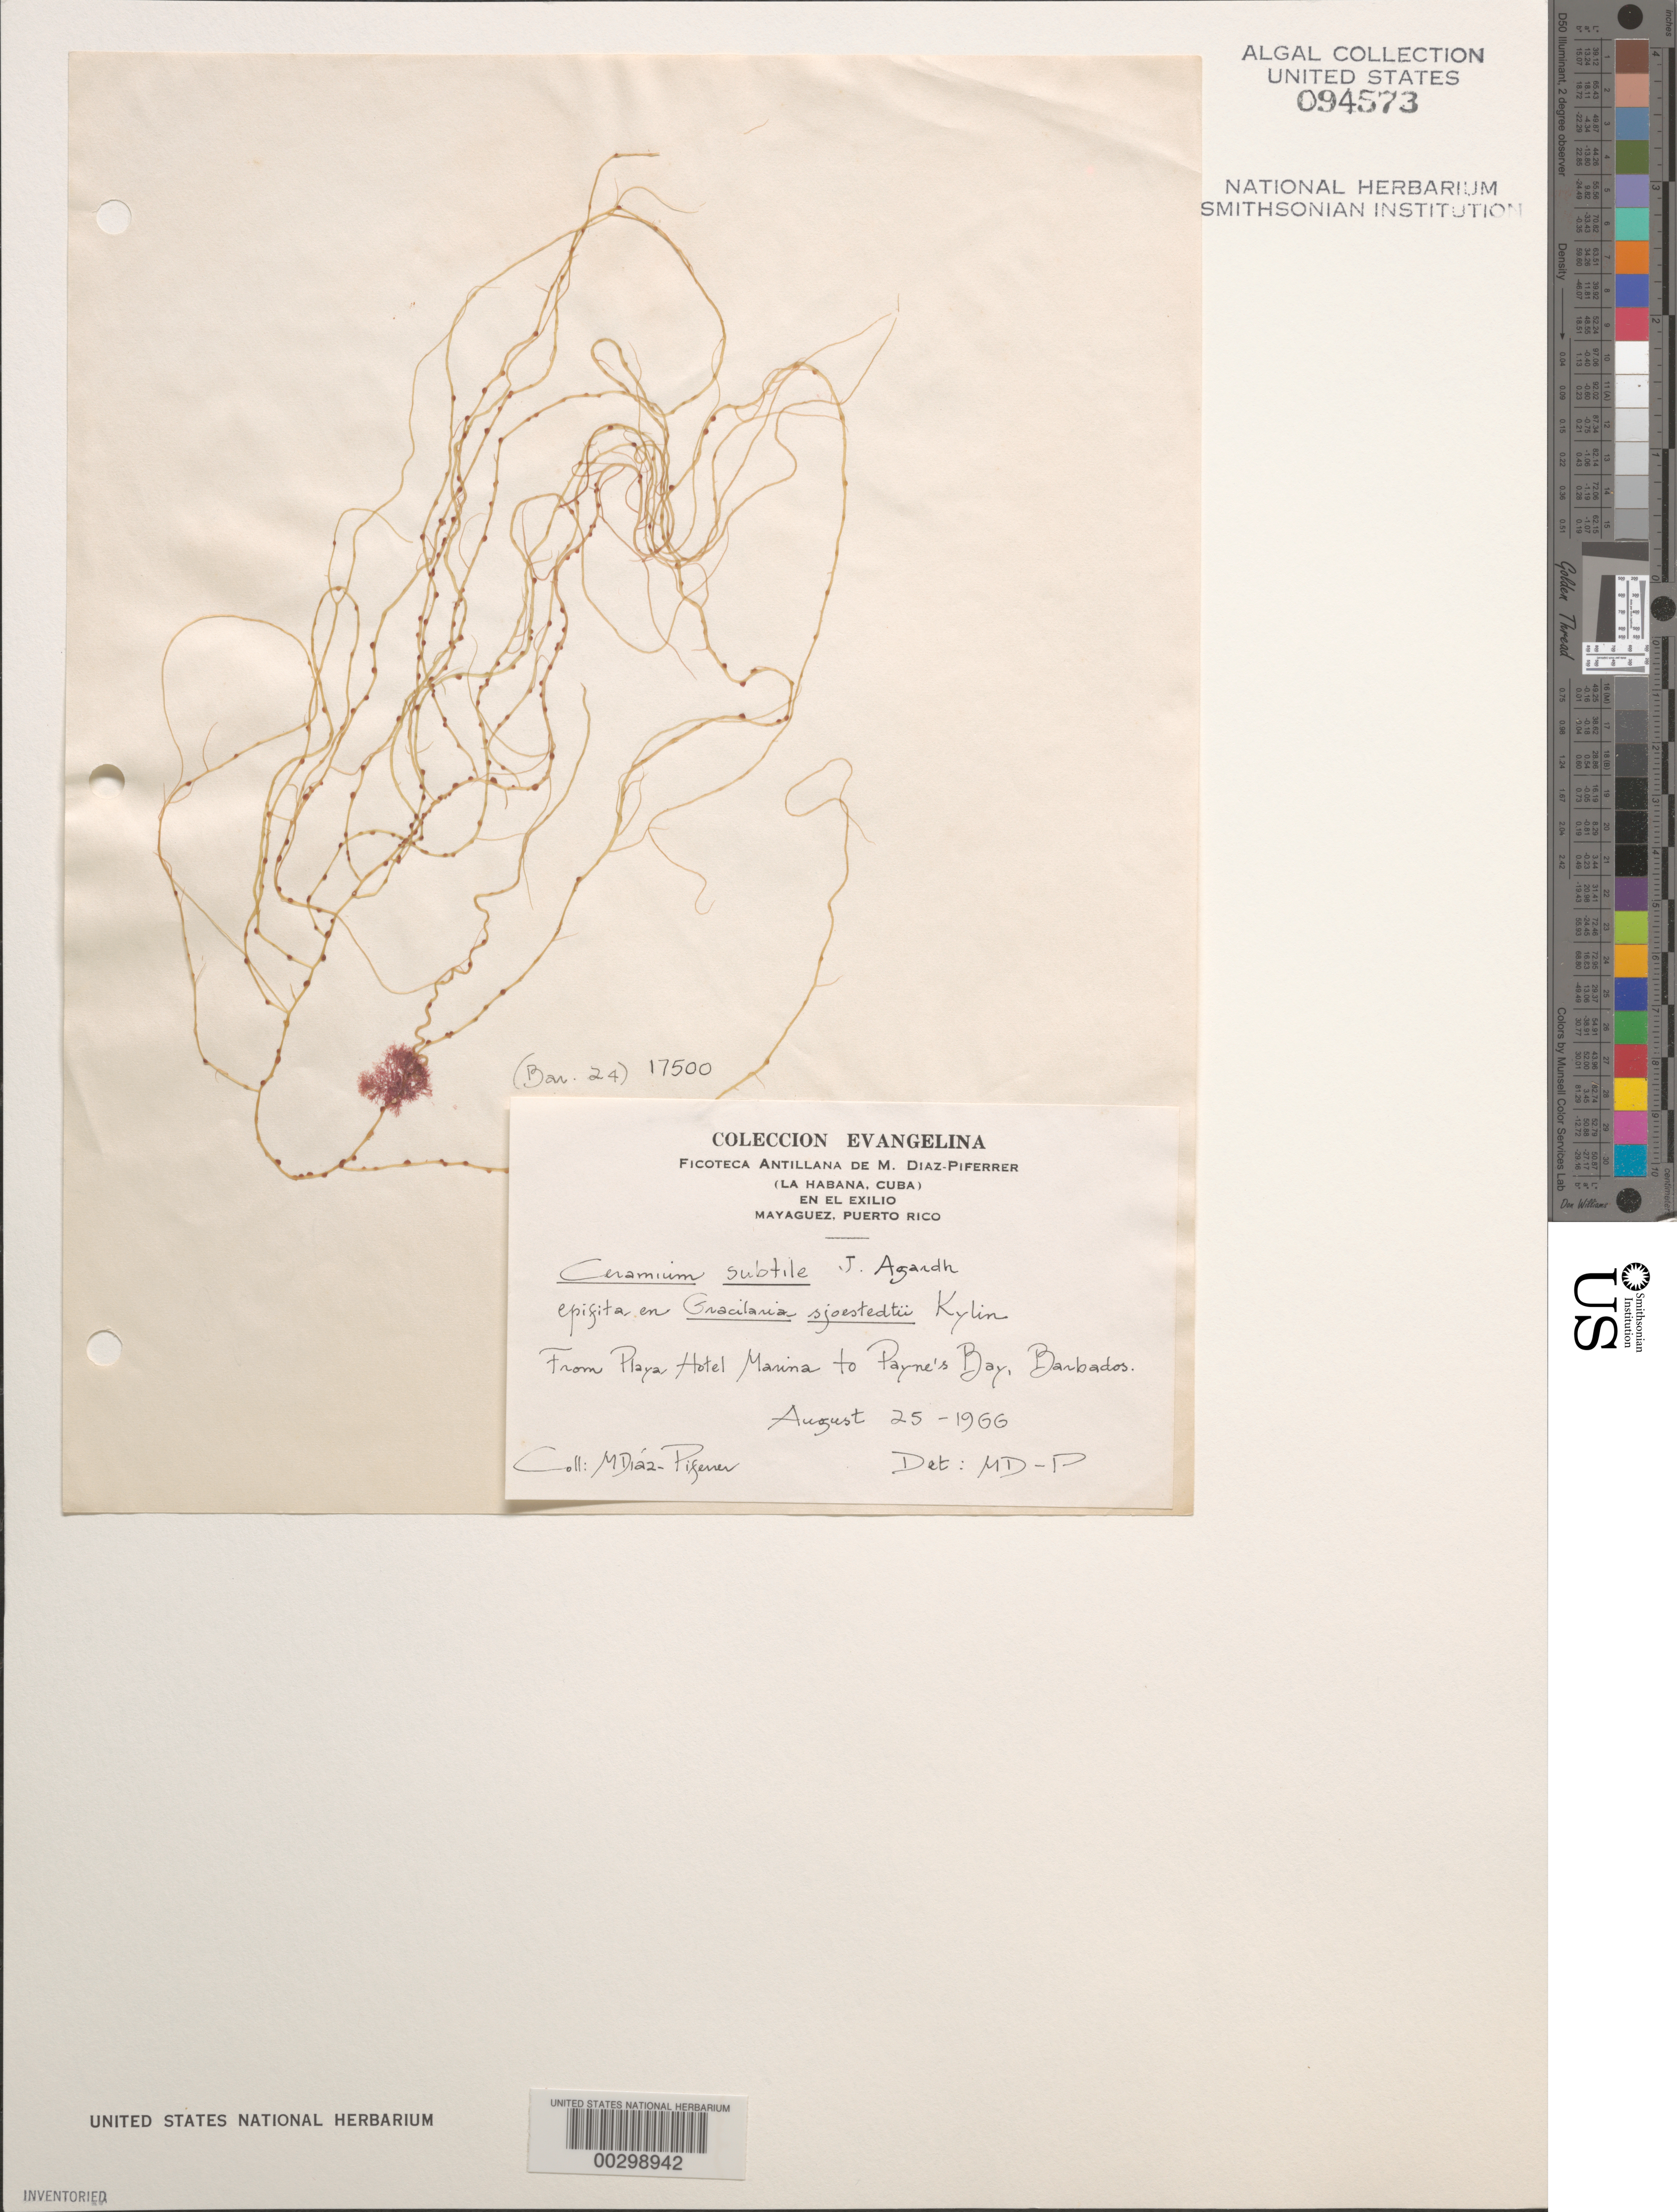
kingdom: Plantae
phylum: Rhodophyta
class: Florideophyceae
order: Ceramiales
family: Ceramiaceae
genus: Ceramium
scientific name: Ceramium subtile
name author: J. Agardh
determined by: Diaz-Piferrer, M.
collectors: M. Diaz-Piferrer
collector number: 17500 & BAR. 24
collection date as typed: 25 Aug 1966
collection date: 1966-08-25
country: Barbados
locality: From Hotel Marina Beach to Payne's Bay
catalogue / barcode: US 94573